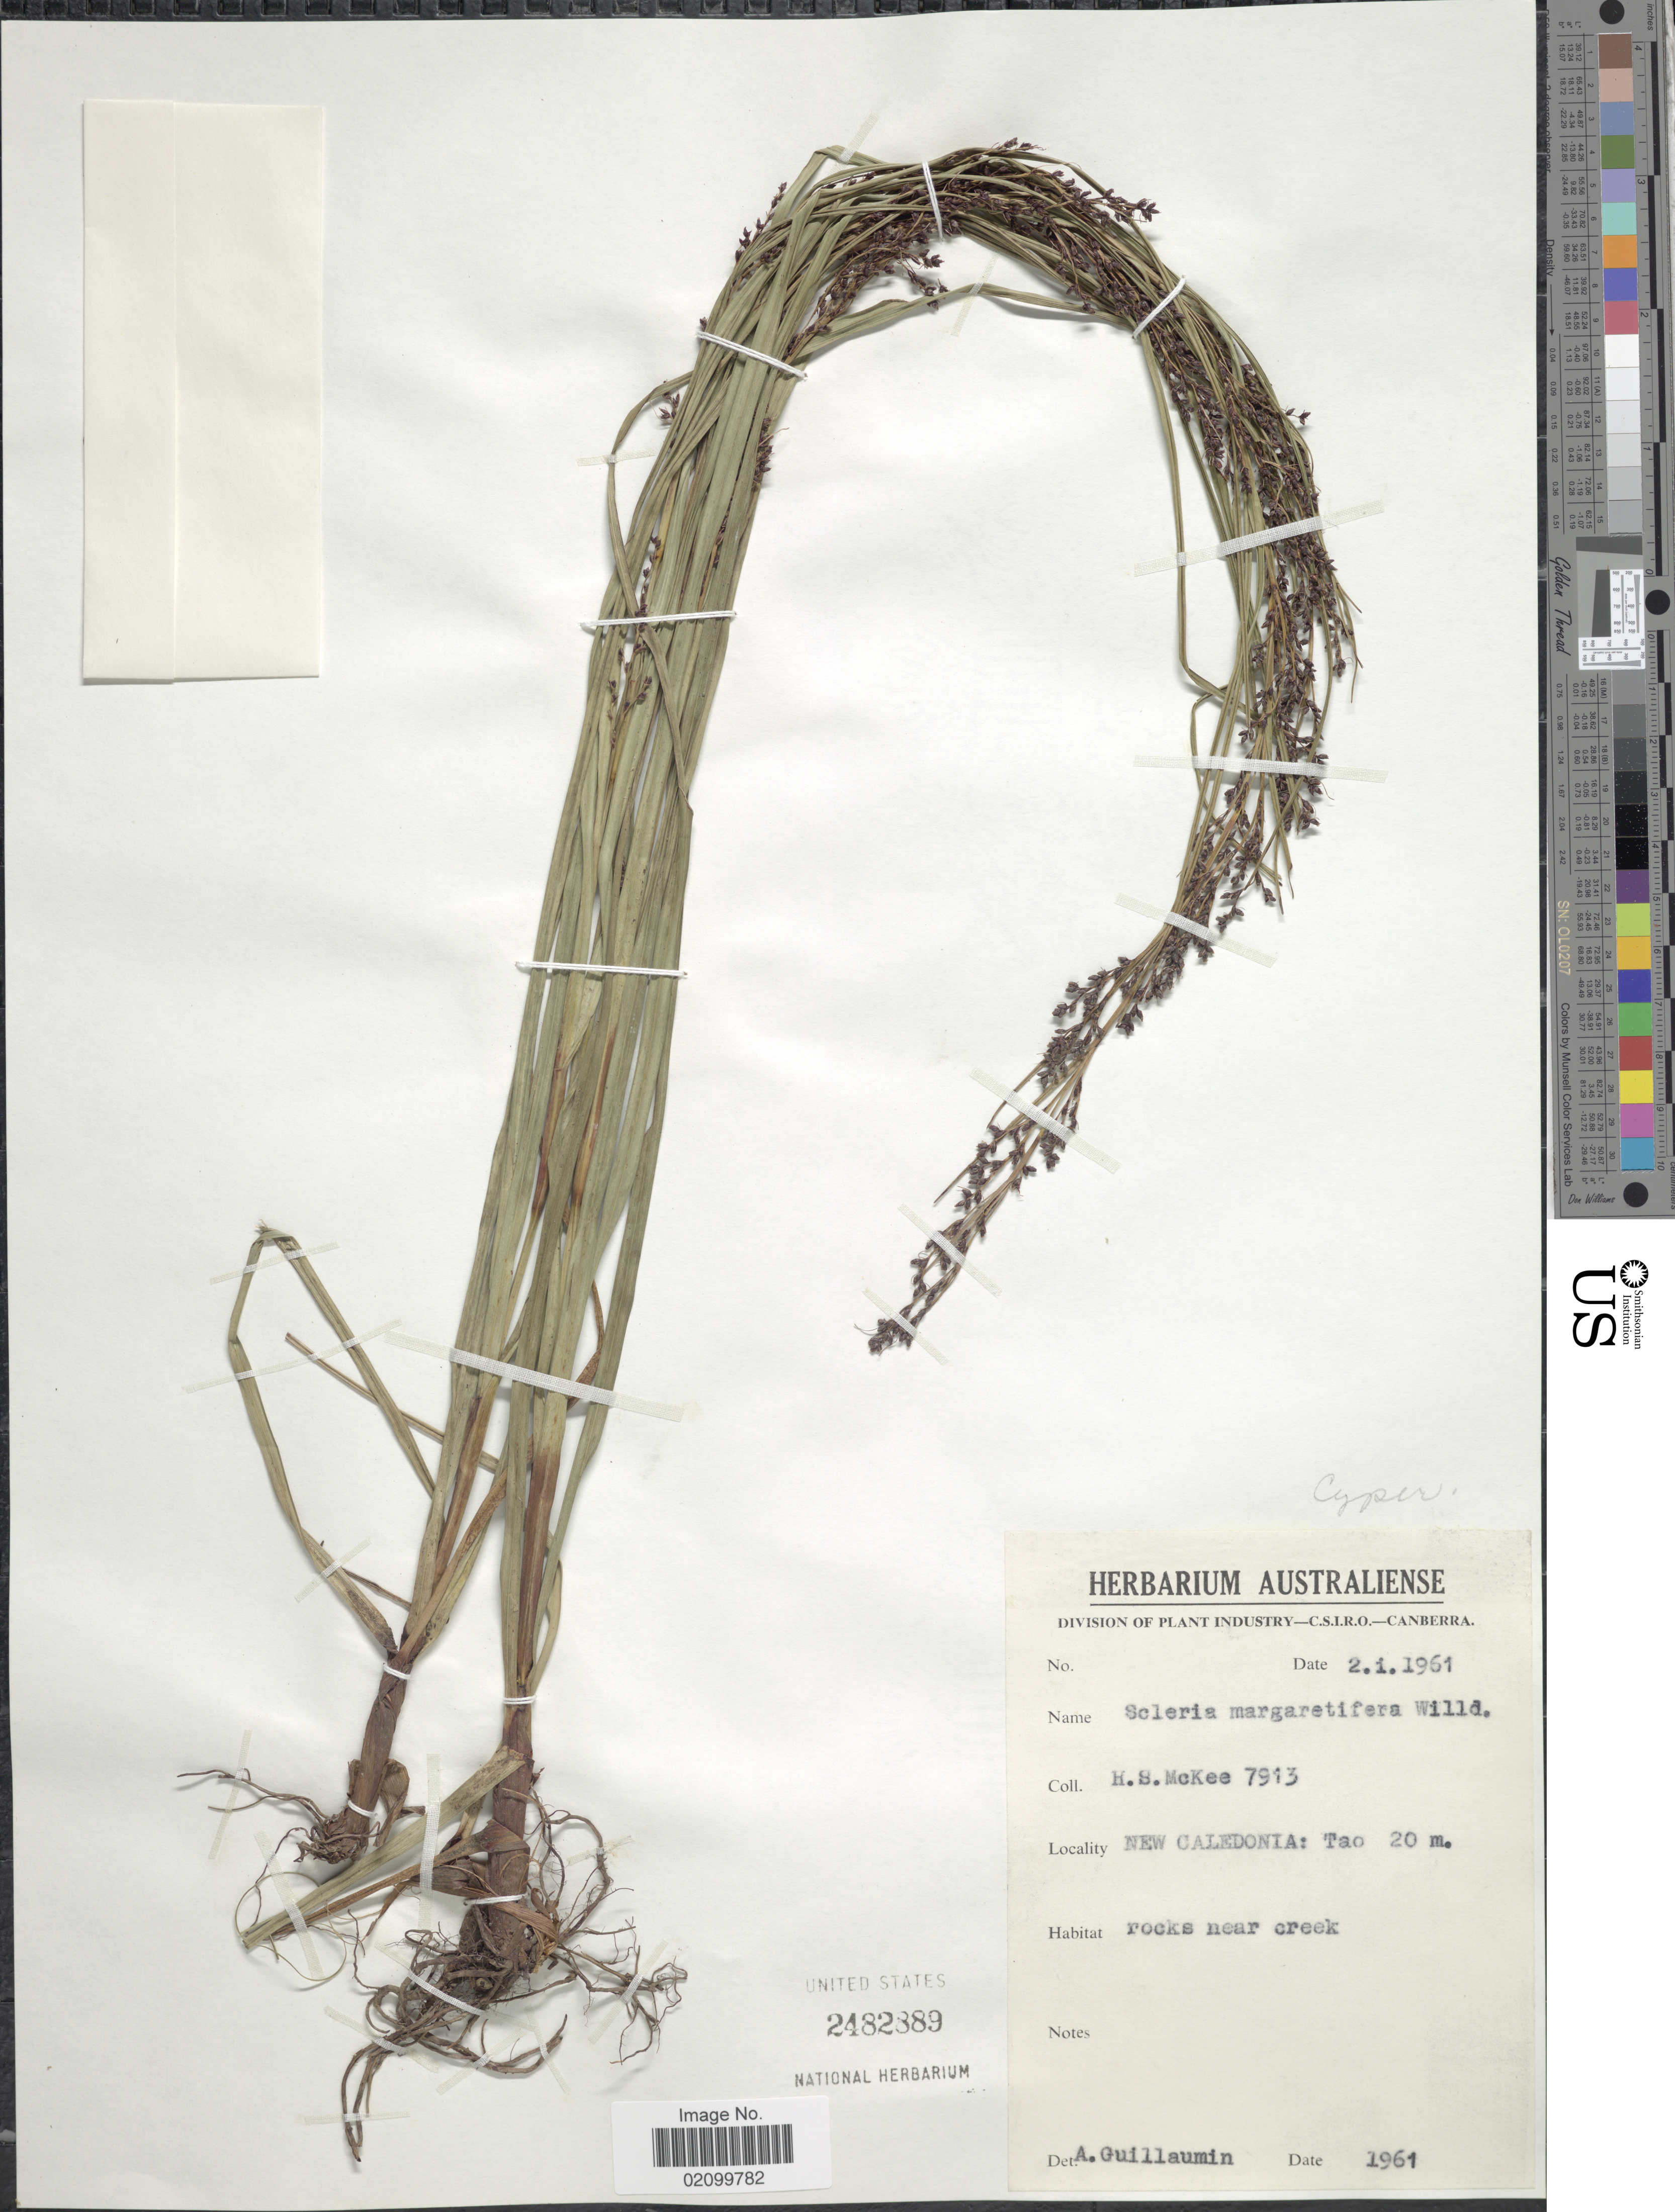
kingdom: Plantae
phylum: Tracheophyta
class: Liliopsida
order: Poales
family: Cyperaceae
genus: Scleria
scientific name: Scleria rheophila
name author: J. Raynal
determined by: Strong, Mark T., (BOT), Smithsonian Institution - National Museum of Natural History (UNITED STATES)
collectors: H. S. McKee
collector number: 7913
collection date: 1961-01-02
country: New Caledonia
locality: Tao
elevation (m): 20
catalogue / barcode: US 2482889